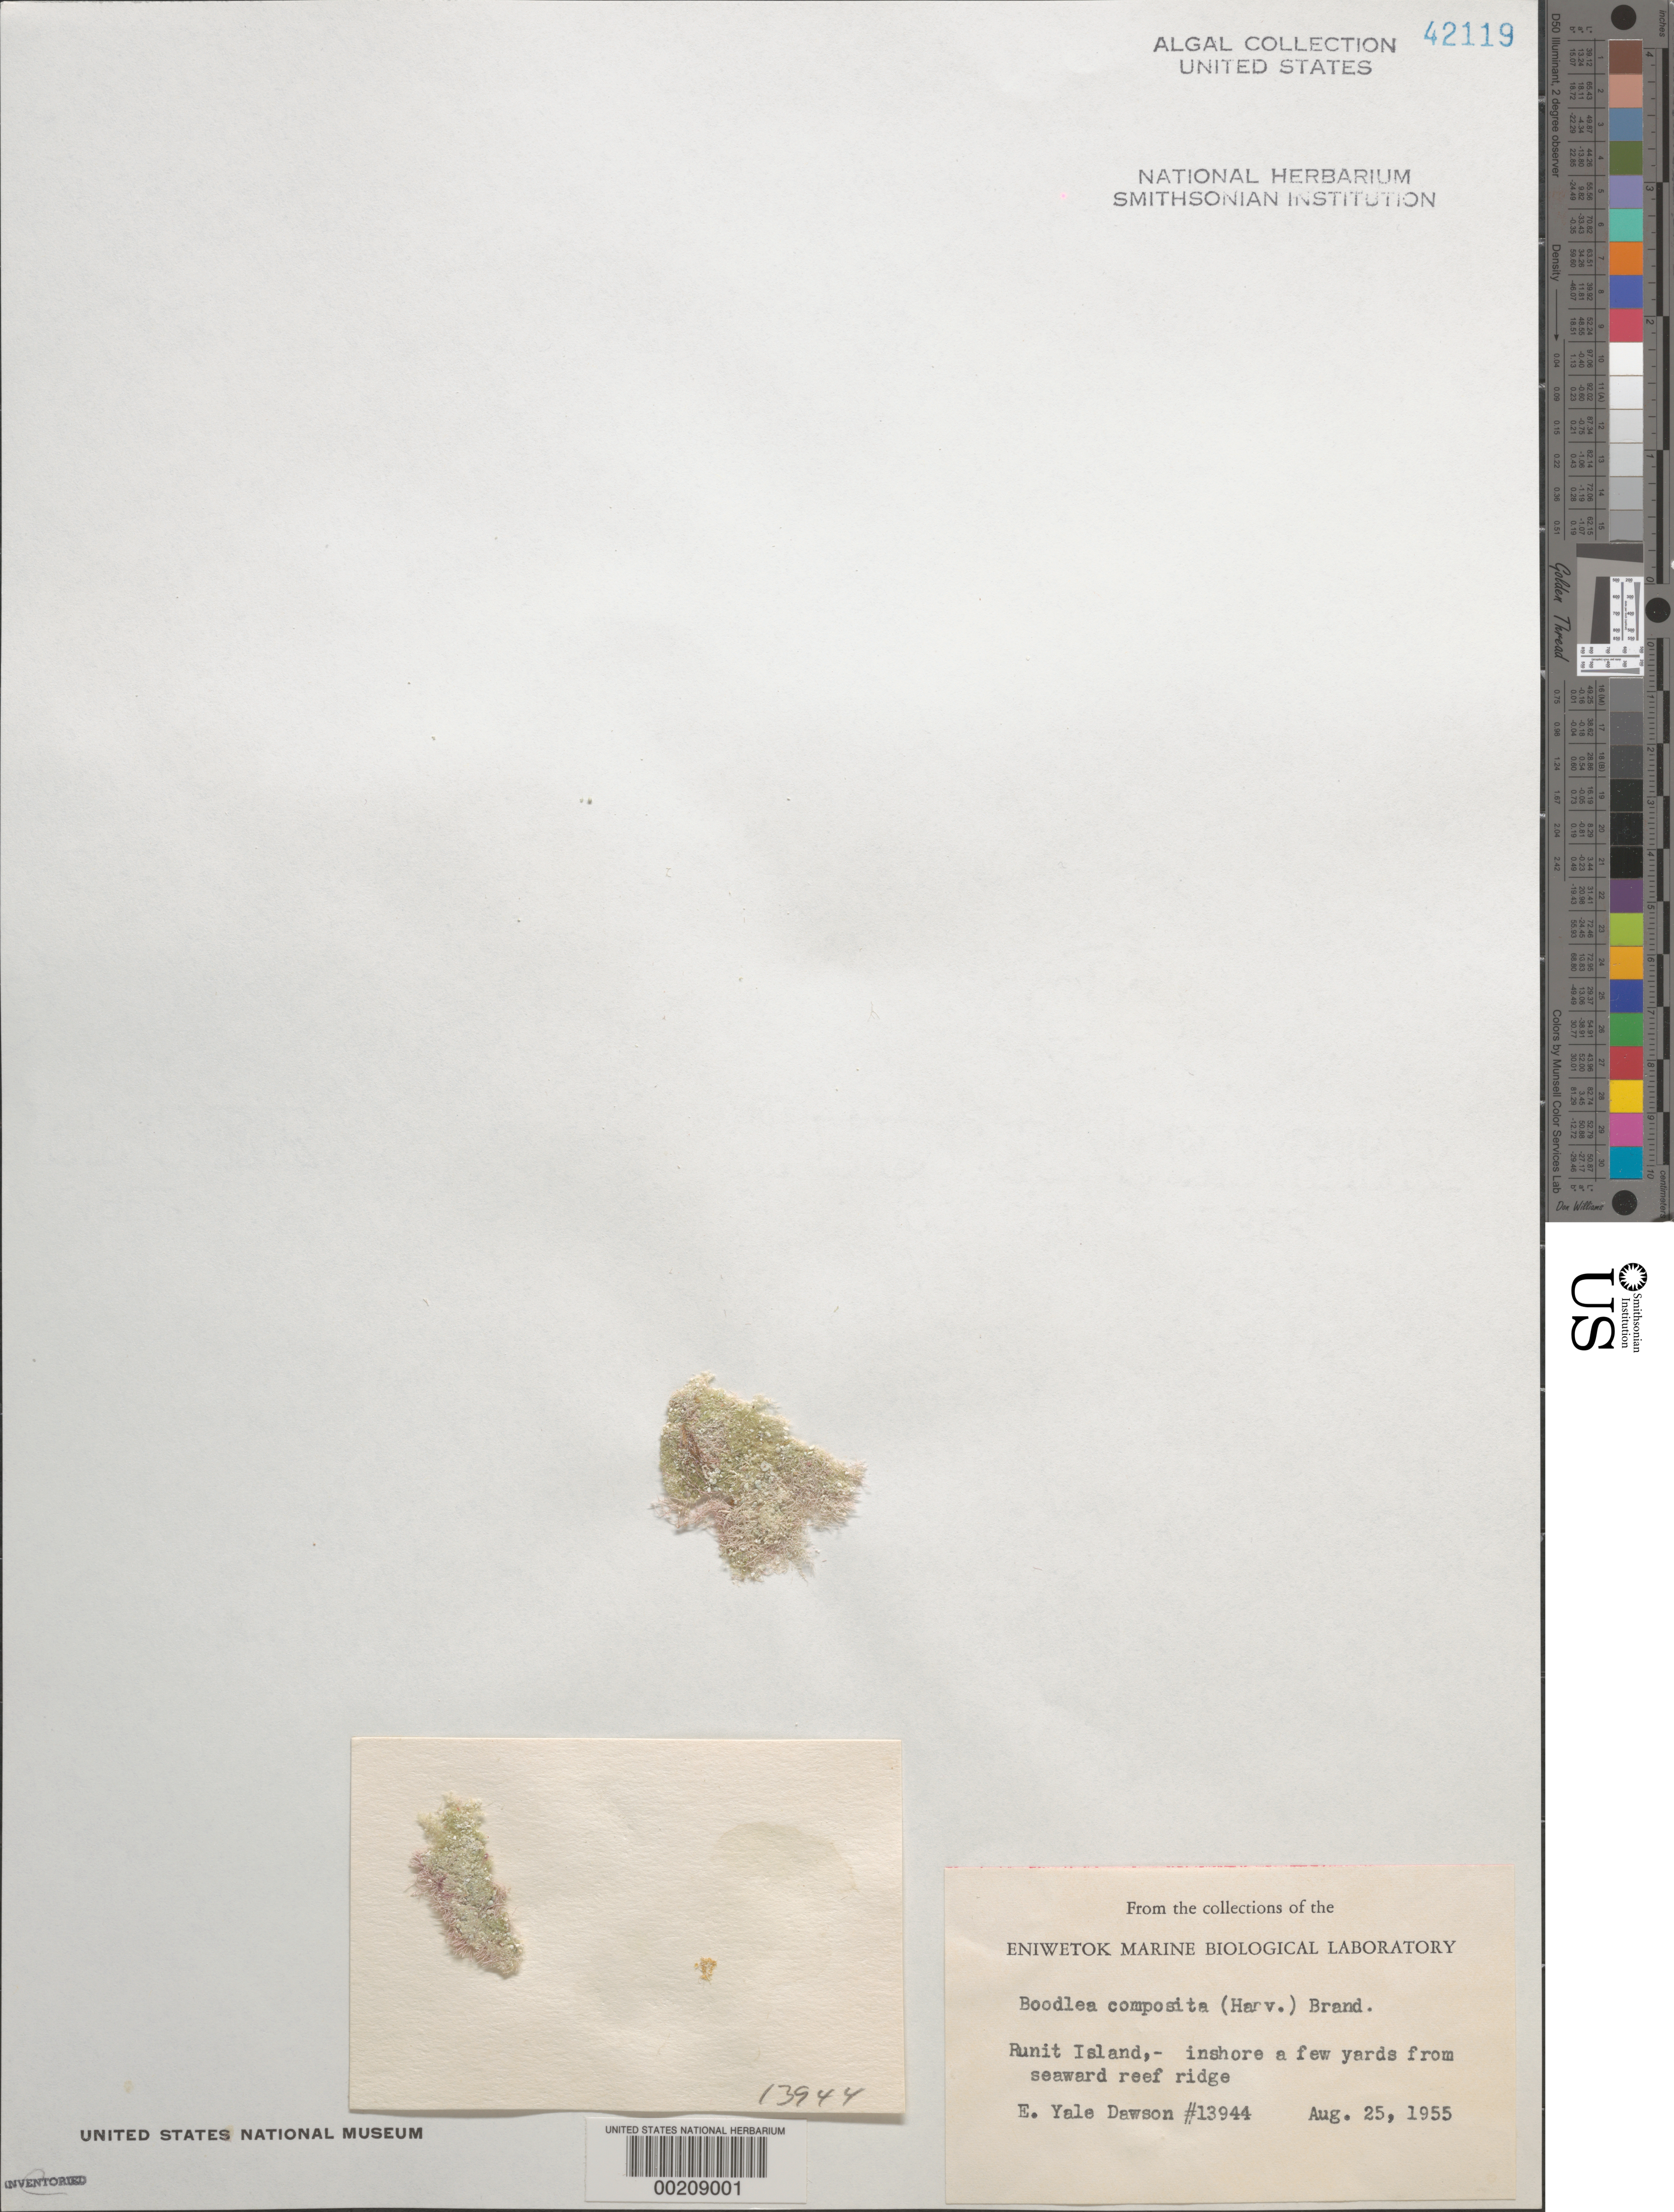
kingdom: Plantae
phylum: Chlorophyta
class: Ulvophyceae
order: Siphonocladales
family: Boodleaceae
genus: Boodlea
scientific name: Boodlea composita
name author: (Humb. & Humb.) Brand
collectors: E. Y. Dawson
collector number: EYD 13944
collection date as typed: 25 Aug 1955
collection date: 1955-08-25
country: Marshall Islands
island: Enewetak [Eniwetok] Atoll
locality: Runit Islet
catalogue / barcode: US 42119